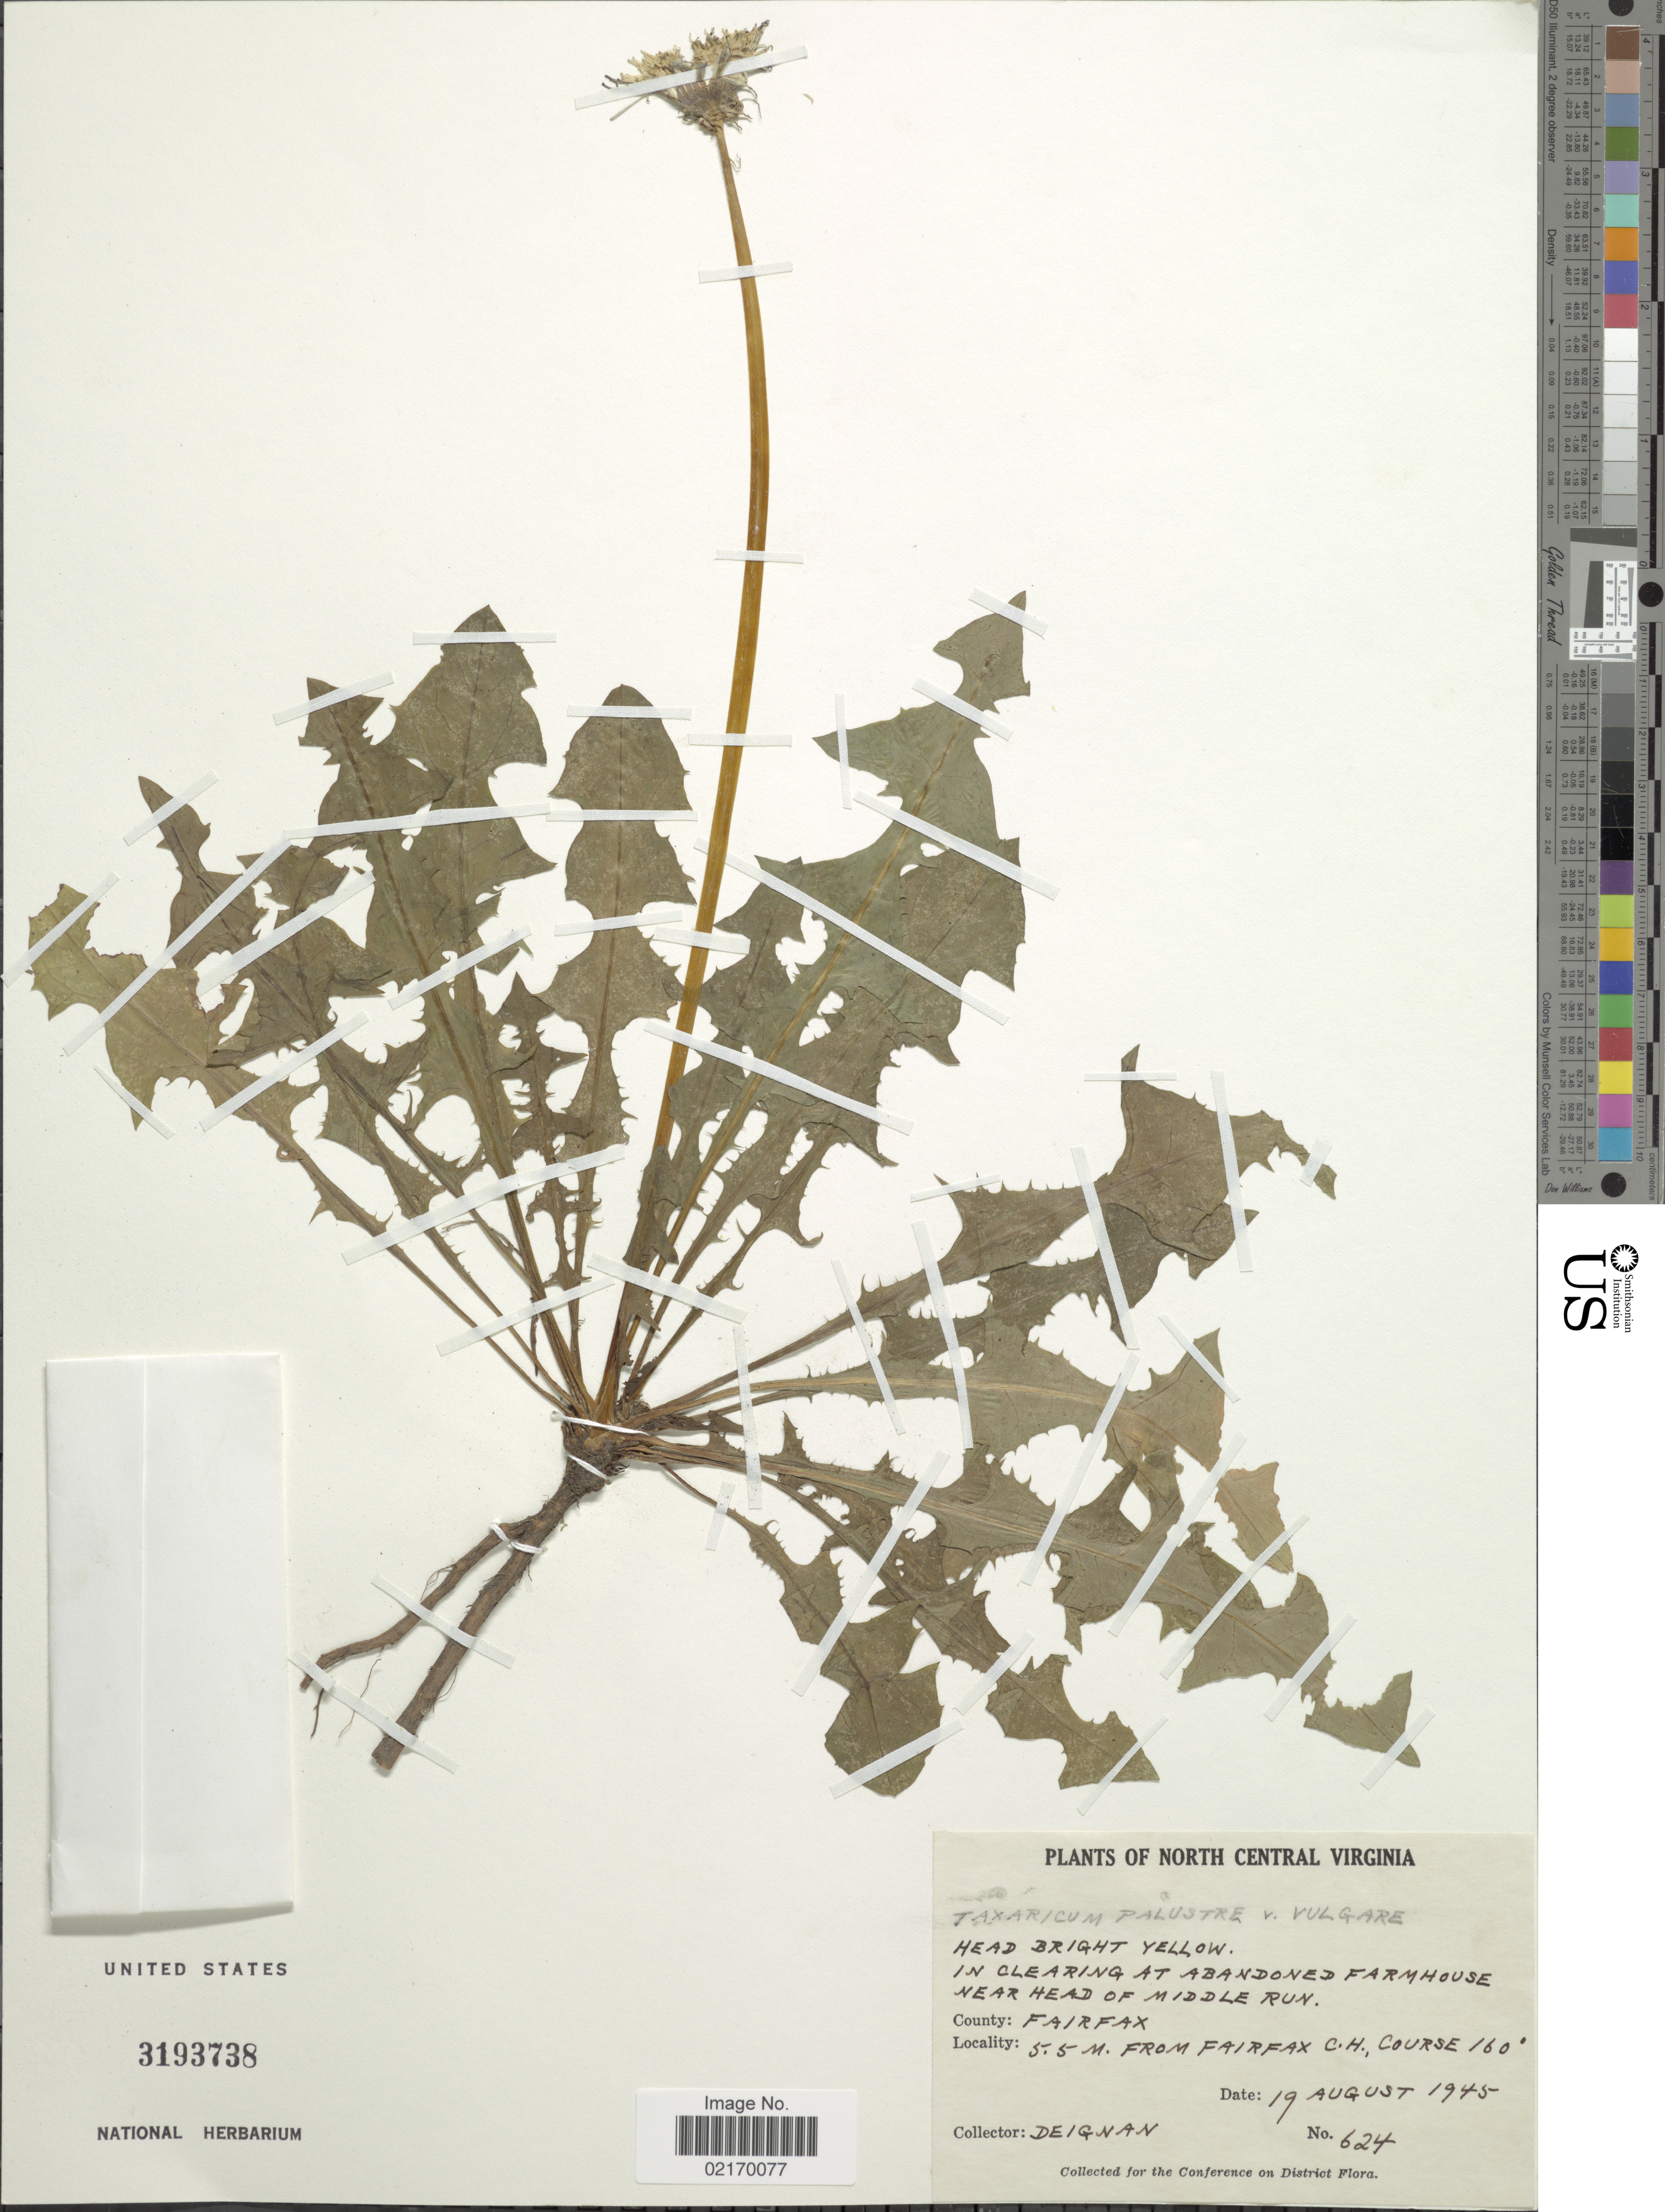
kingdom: Plantae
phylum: Tracheophyta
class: Magnoliopsida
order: Asterales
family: Asteraceae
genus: Taraxacum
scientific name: Taraxacum palustre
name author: (Lyons) Symons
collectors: -. Deignan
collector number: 624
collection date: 1945-08-19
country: United States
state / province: Virginia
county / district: Fairfax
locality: North Central Virginia, in clearing at abandoned farmhouse near head of Middle Run, County: fairfax, 5.5 m from Fairfax C.H. Course 160°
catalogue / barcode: US 3193738